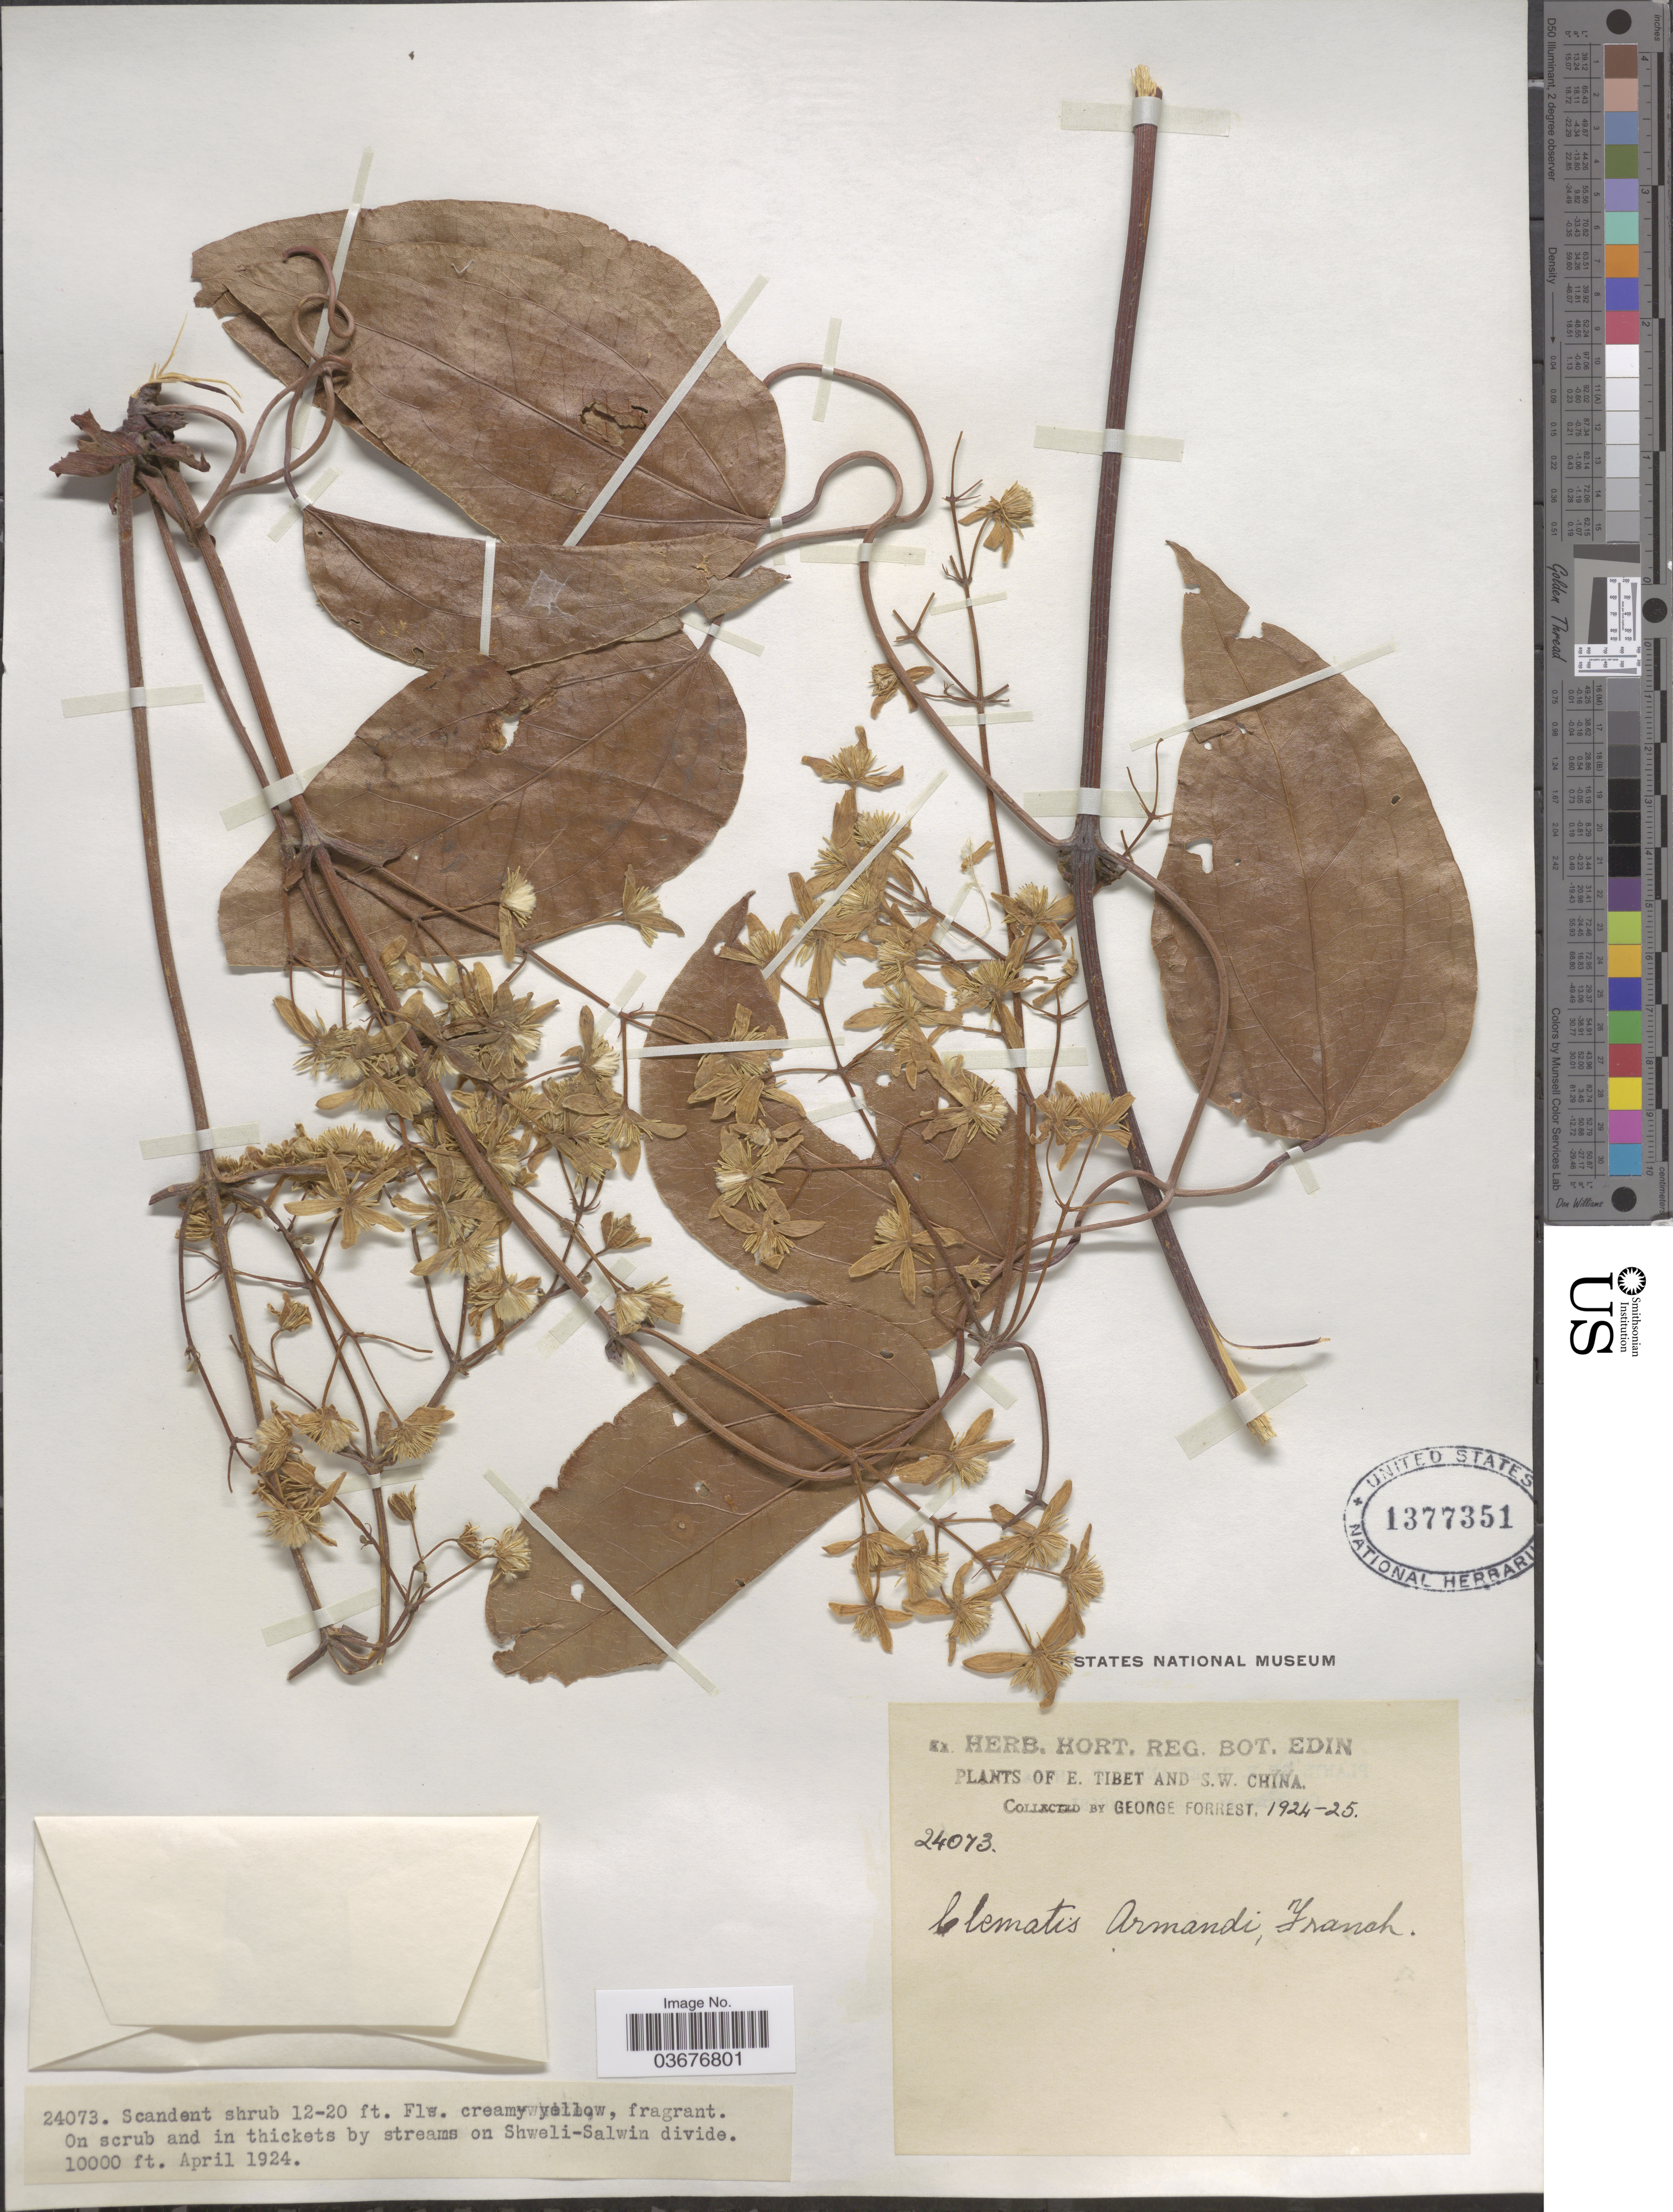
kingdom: Plantae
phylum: Tracheophyta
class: Magnoliopsida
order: Ranunculales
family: Ranunculaceae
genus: Clematis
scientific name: Clematis armandii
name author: Franch.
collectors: G. Forrest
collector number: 24073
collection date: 1924-04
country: China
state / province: Xizang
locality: Thickets by streams on Shweli-Salwin divide. E. Tibet and S.W. China.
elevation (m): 3048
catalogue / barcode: US 1377351